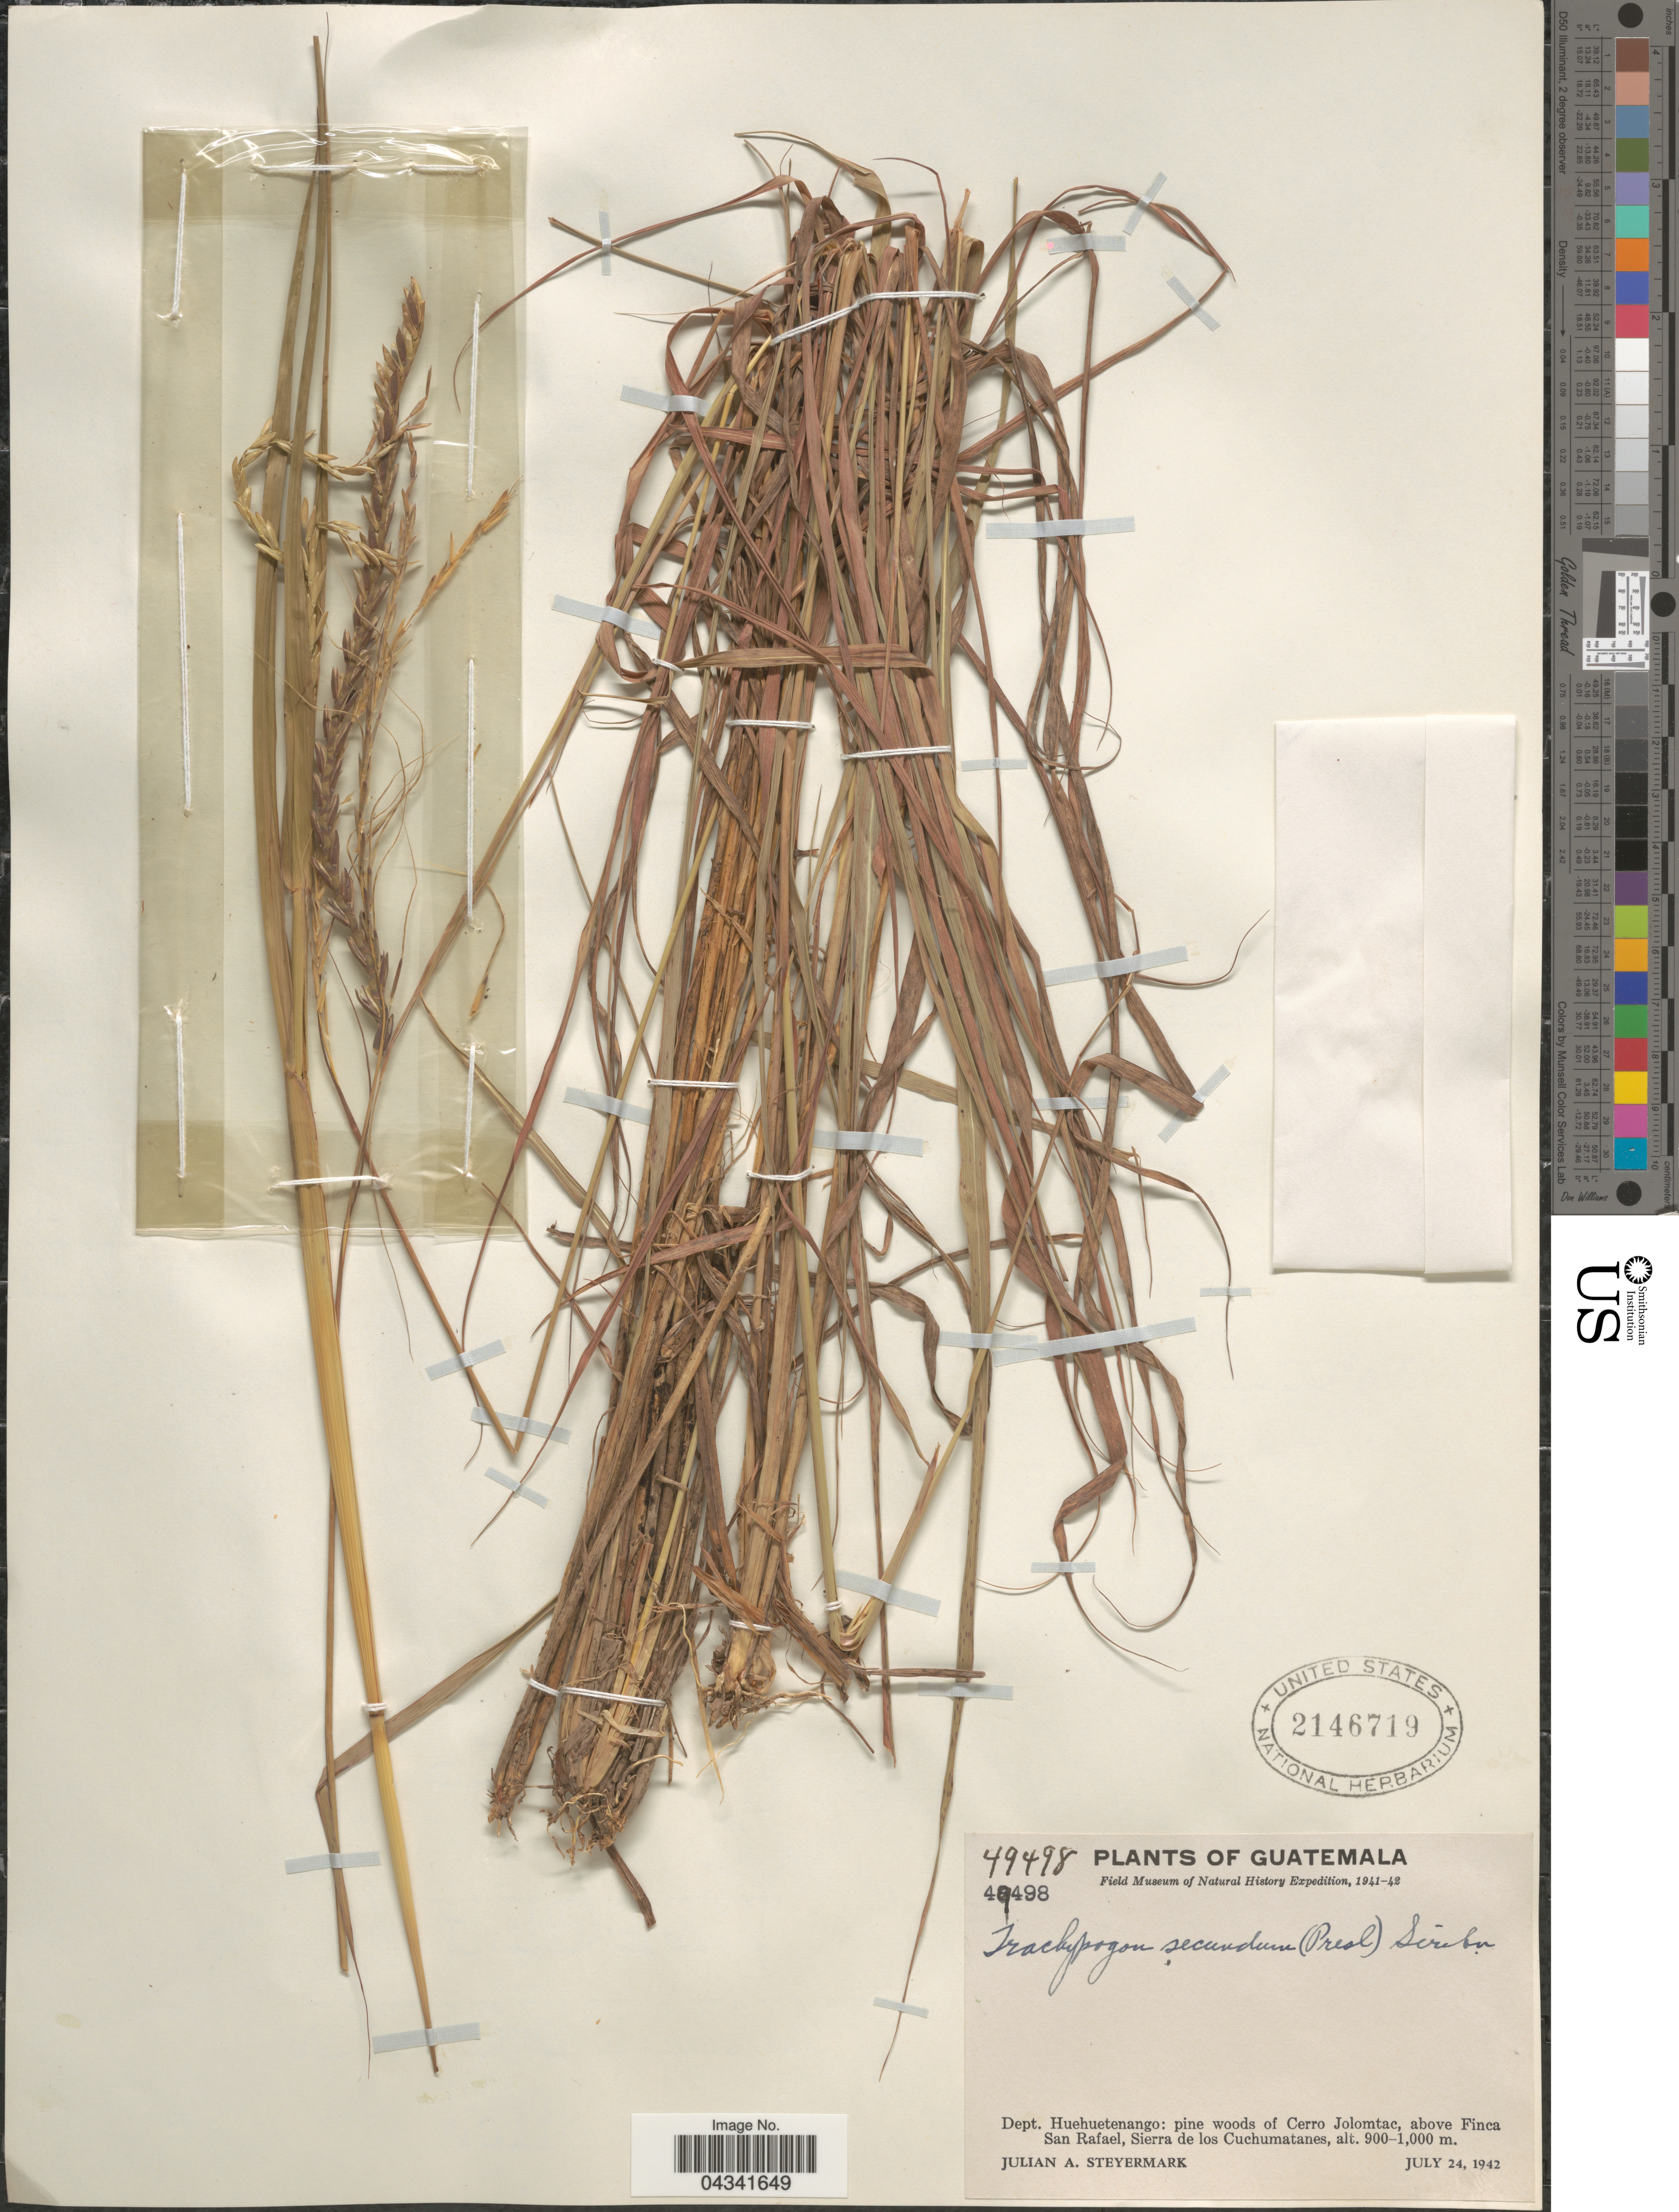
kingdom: Plantae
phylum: Tracheophyta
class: Liliopsida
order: Poales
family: Poaceae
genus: Trachypogon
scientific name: Trachypogon spicatus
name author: (L. f.) Kuntze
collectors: J. Steyermark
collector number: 49498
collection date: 1942-07-24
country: Guatemala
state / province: Huehuetenango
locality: Field Museum of Natural History Expedition, 1941-42. Dept. Huehuetenango: pine woods of Cerro Jolomtac, above Finca San Rafael, Sierra de los Cuchumatanes.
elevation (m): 900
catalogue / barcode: US 2146719